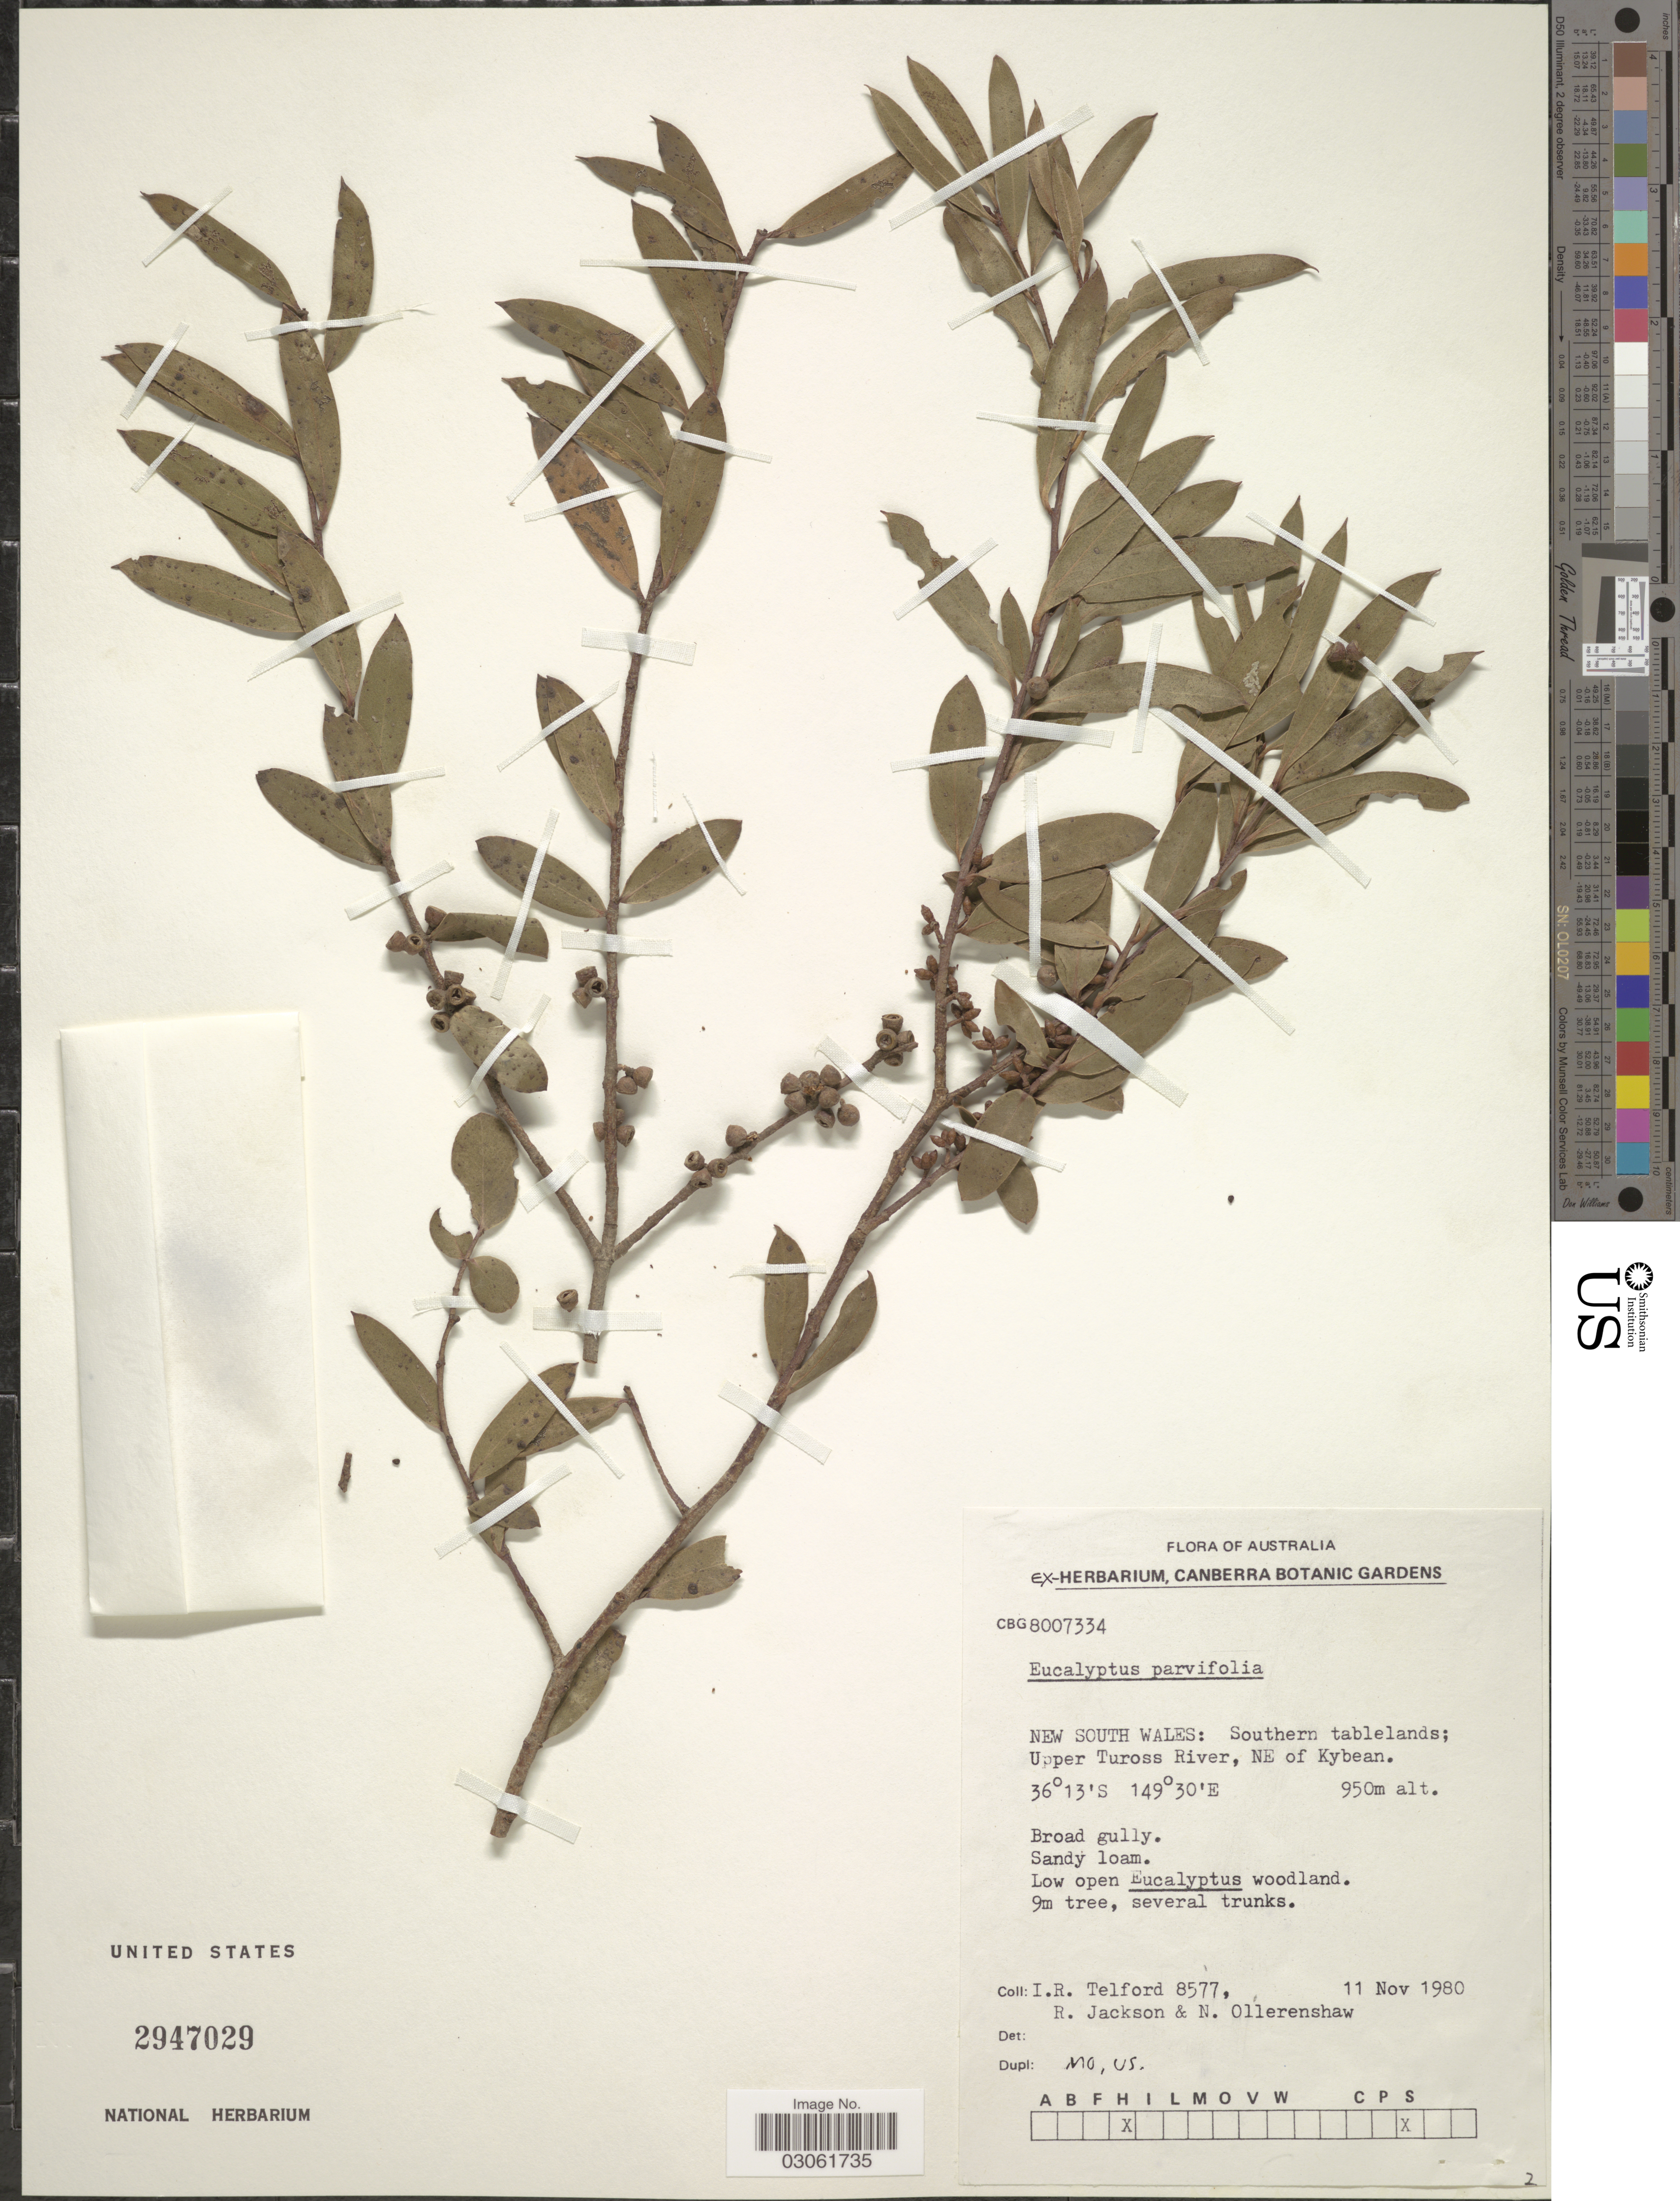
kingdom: Plantae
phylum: Tracheophyta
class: Magnoliopsida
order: Myrtales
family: Myrtaceae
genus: Eucalyptus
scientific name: Eucalyptus parvifolia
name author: Cambage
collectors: I. R. Telford, R. Jackson & N. Ollerenshaw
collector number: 8577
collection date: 1980-11-11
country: Australia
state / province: New South Wales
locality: Southern tablelands; Upper Tuross River, NE of Kybean.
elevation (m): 950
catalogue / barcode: US 2947029